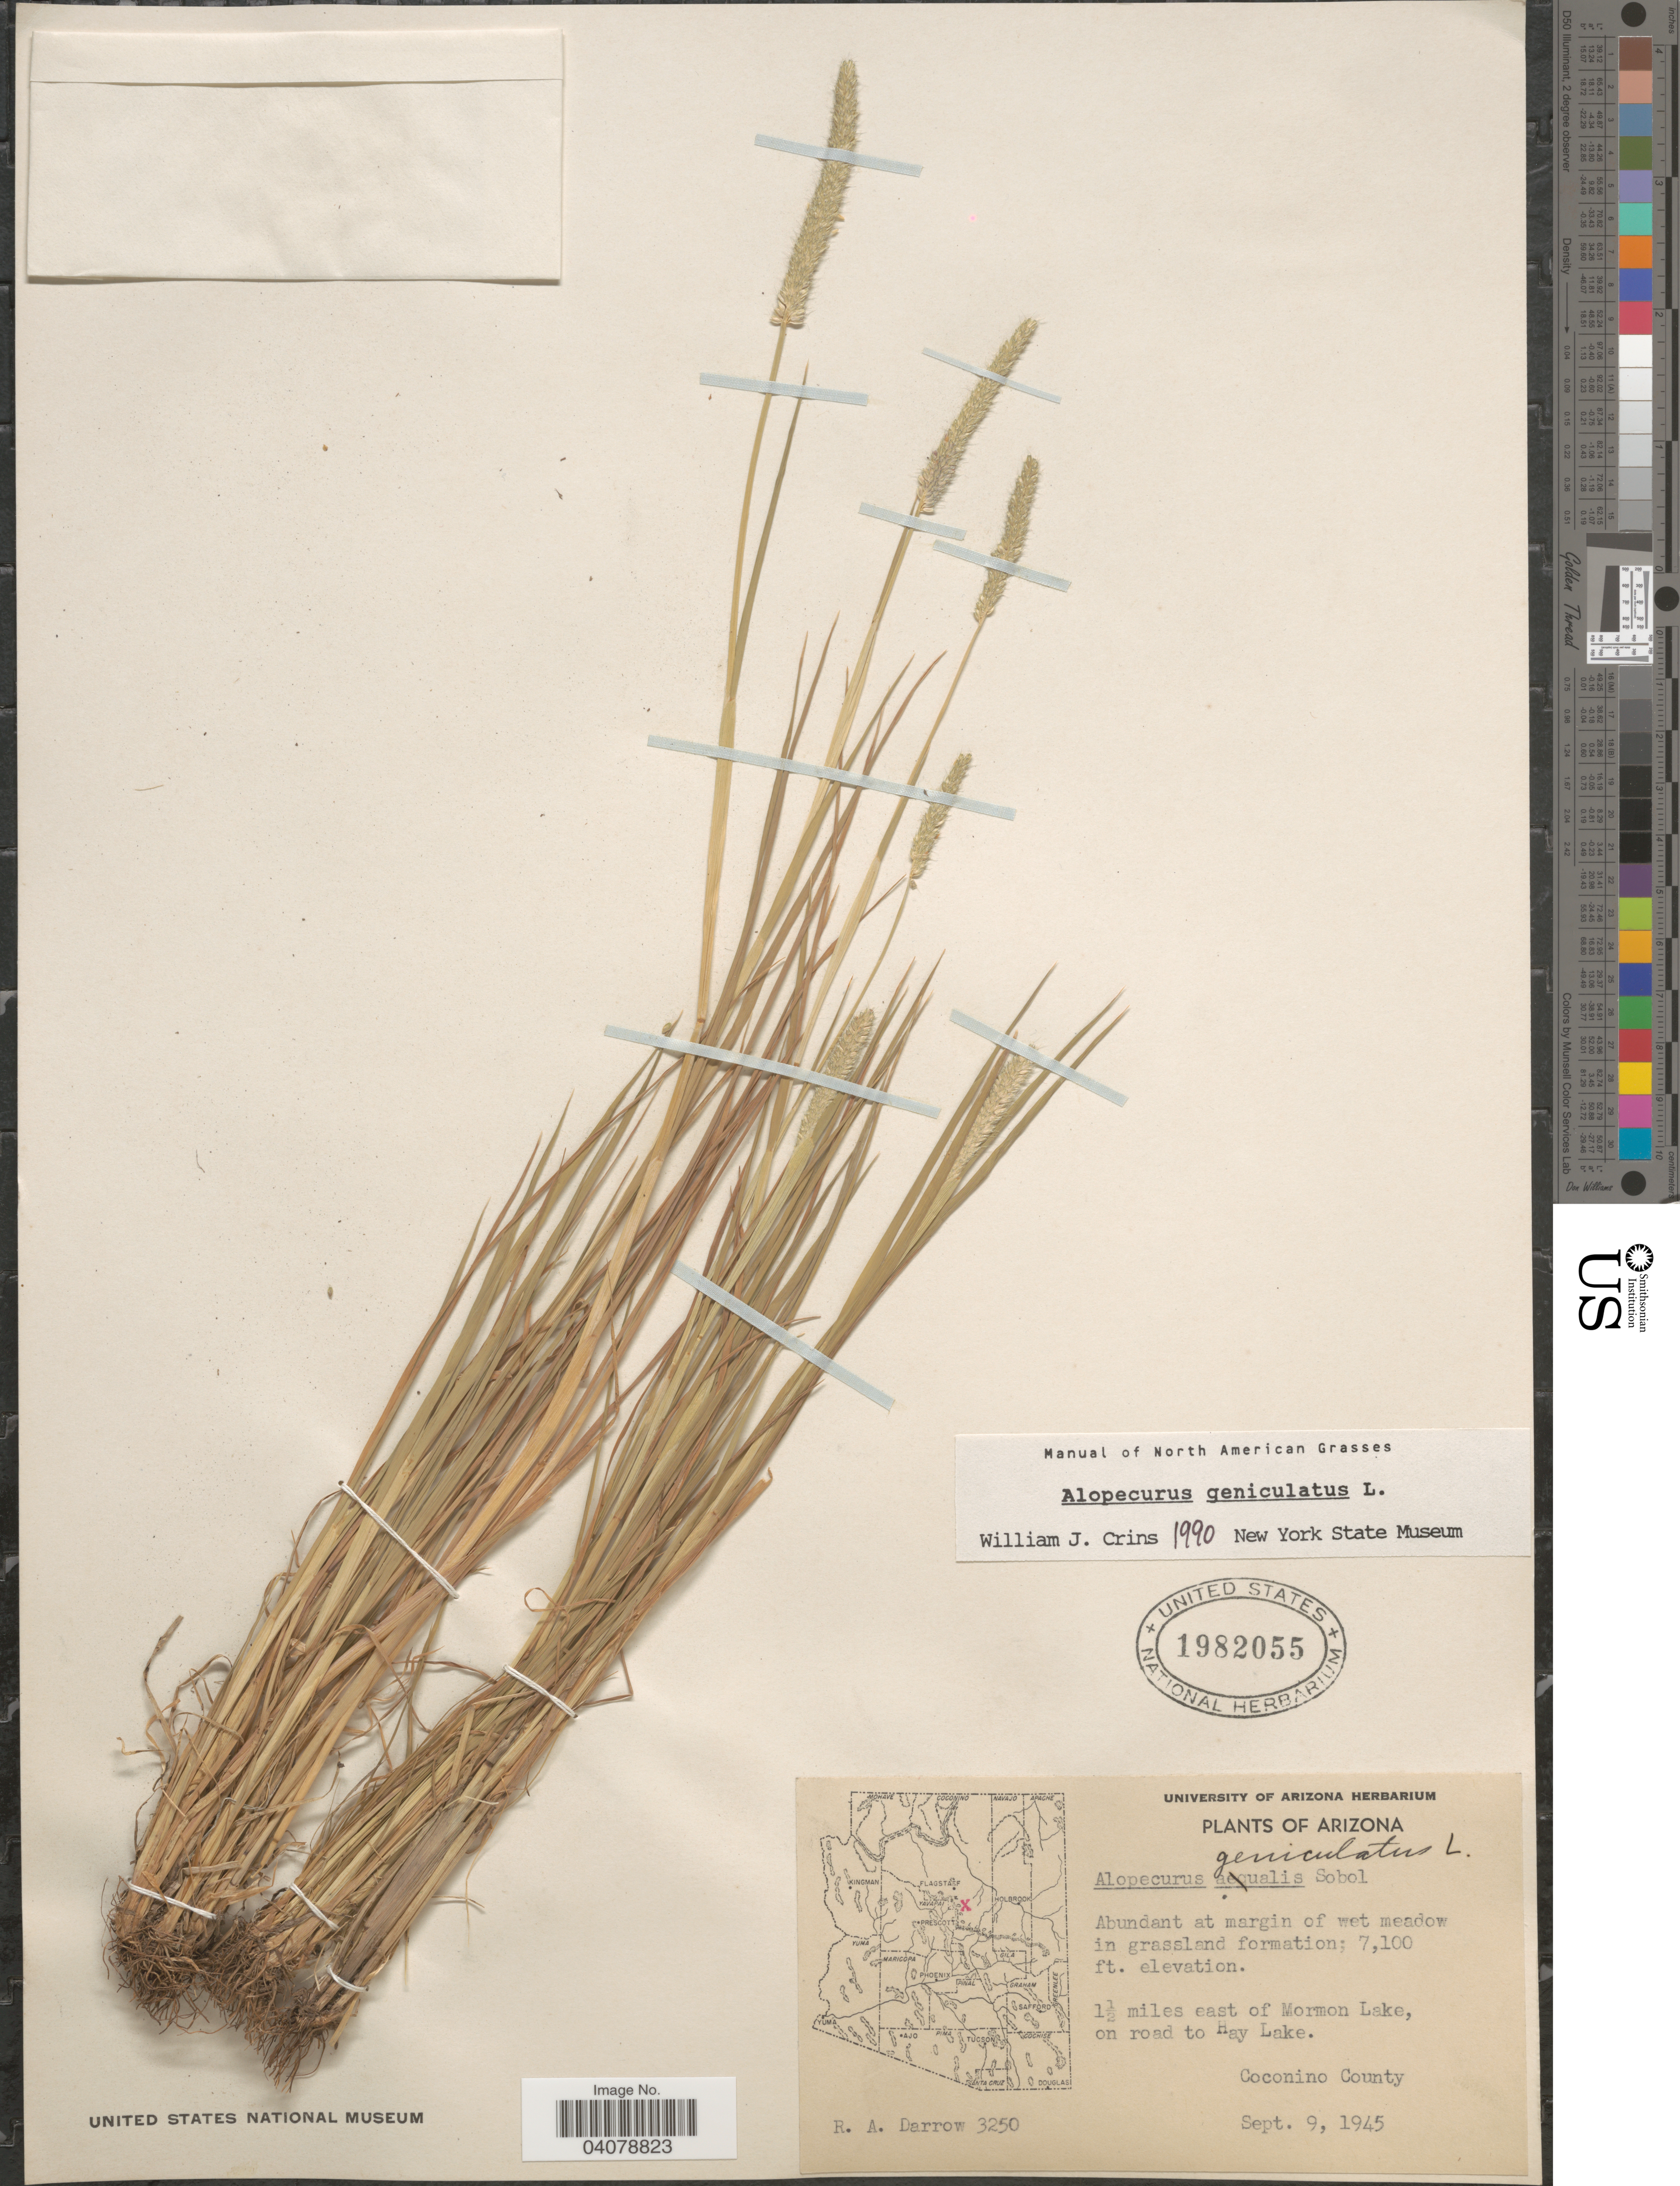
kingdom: Plantae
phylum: Tracheophyta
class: Liliopsida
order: Poales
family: Poaceae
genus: Alopecurus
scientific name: Alopecurus geniculatus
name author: L.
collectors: R. A. Darrow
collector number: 3250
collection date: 1945-09-09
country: United States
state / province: Arizona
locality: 1½ miles east of Mormon Lake, on road to Hay Lake. Coconino County.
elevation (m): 2164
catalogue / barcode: US 1982055